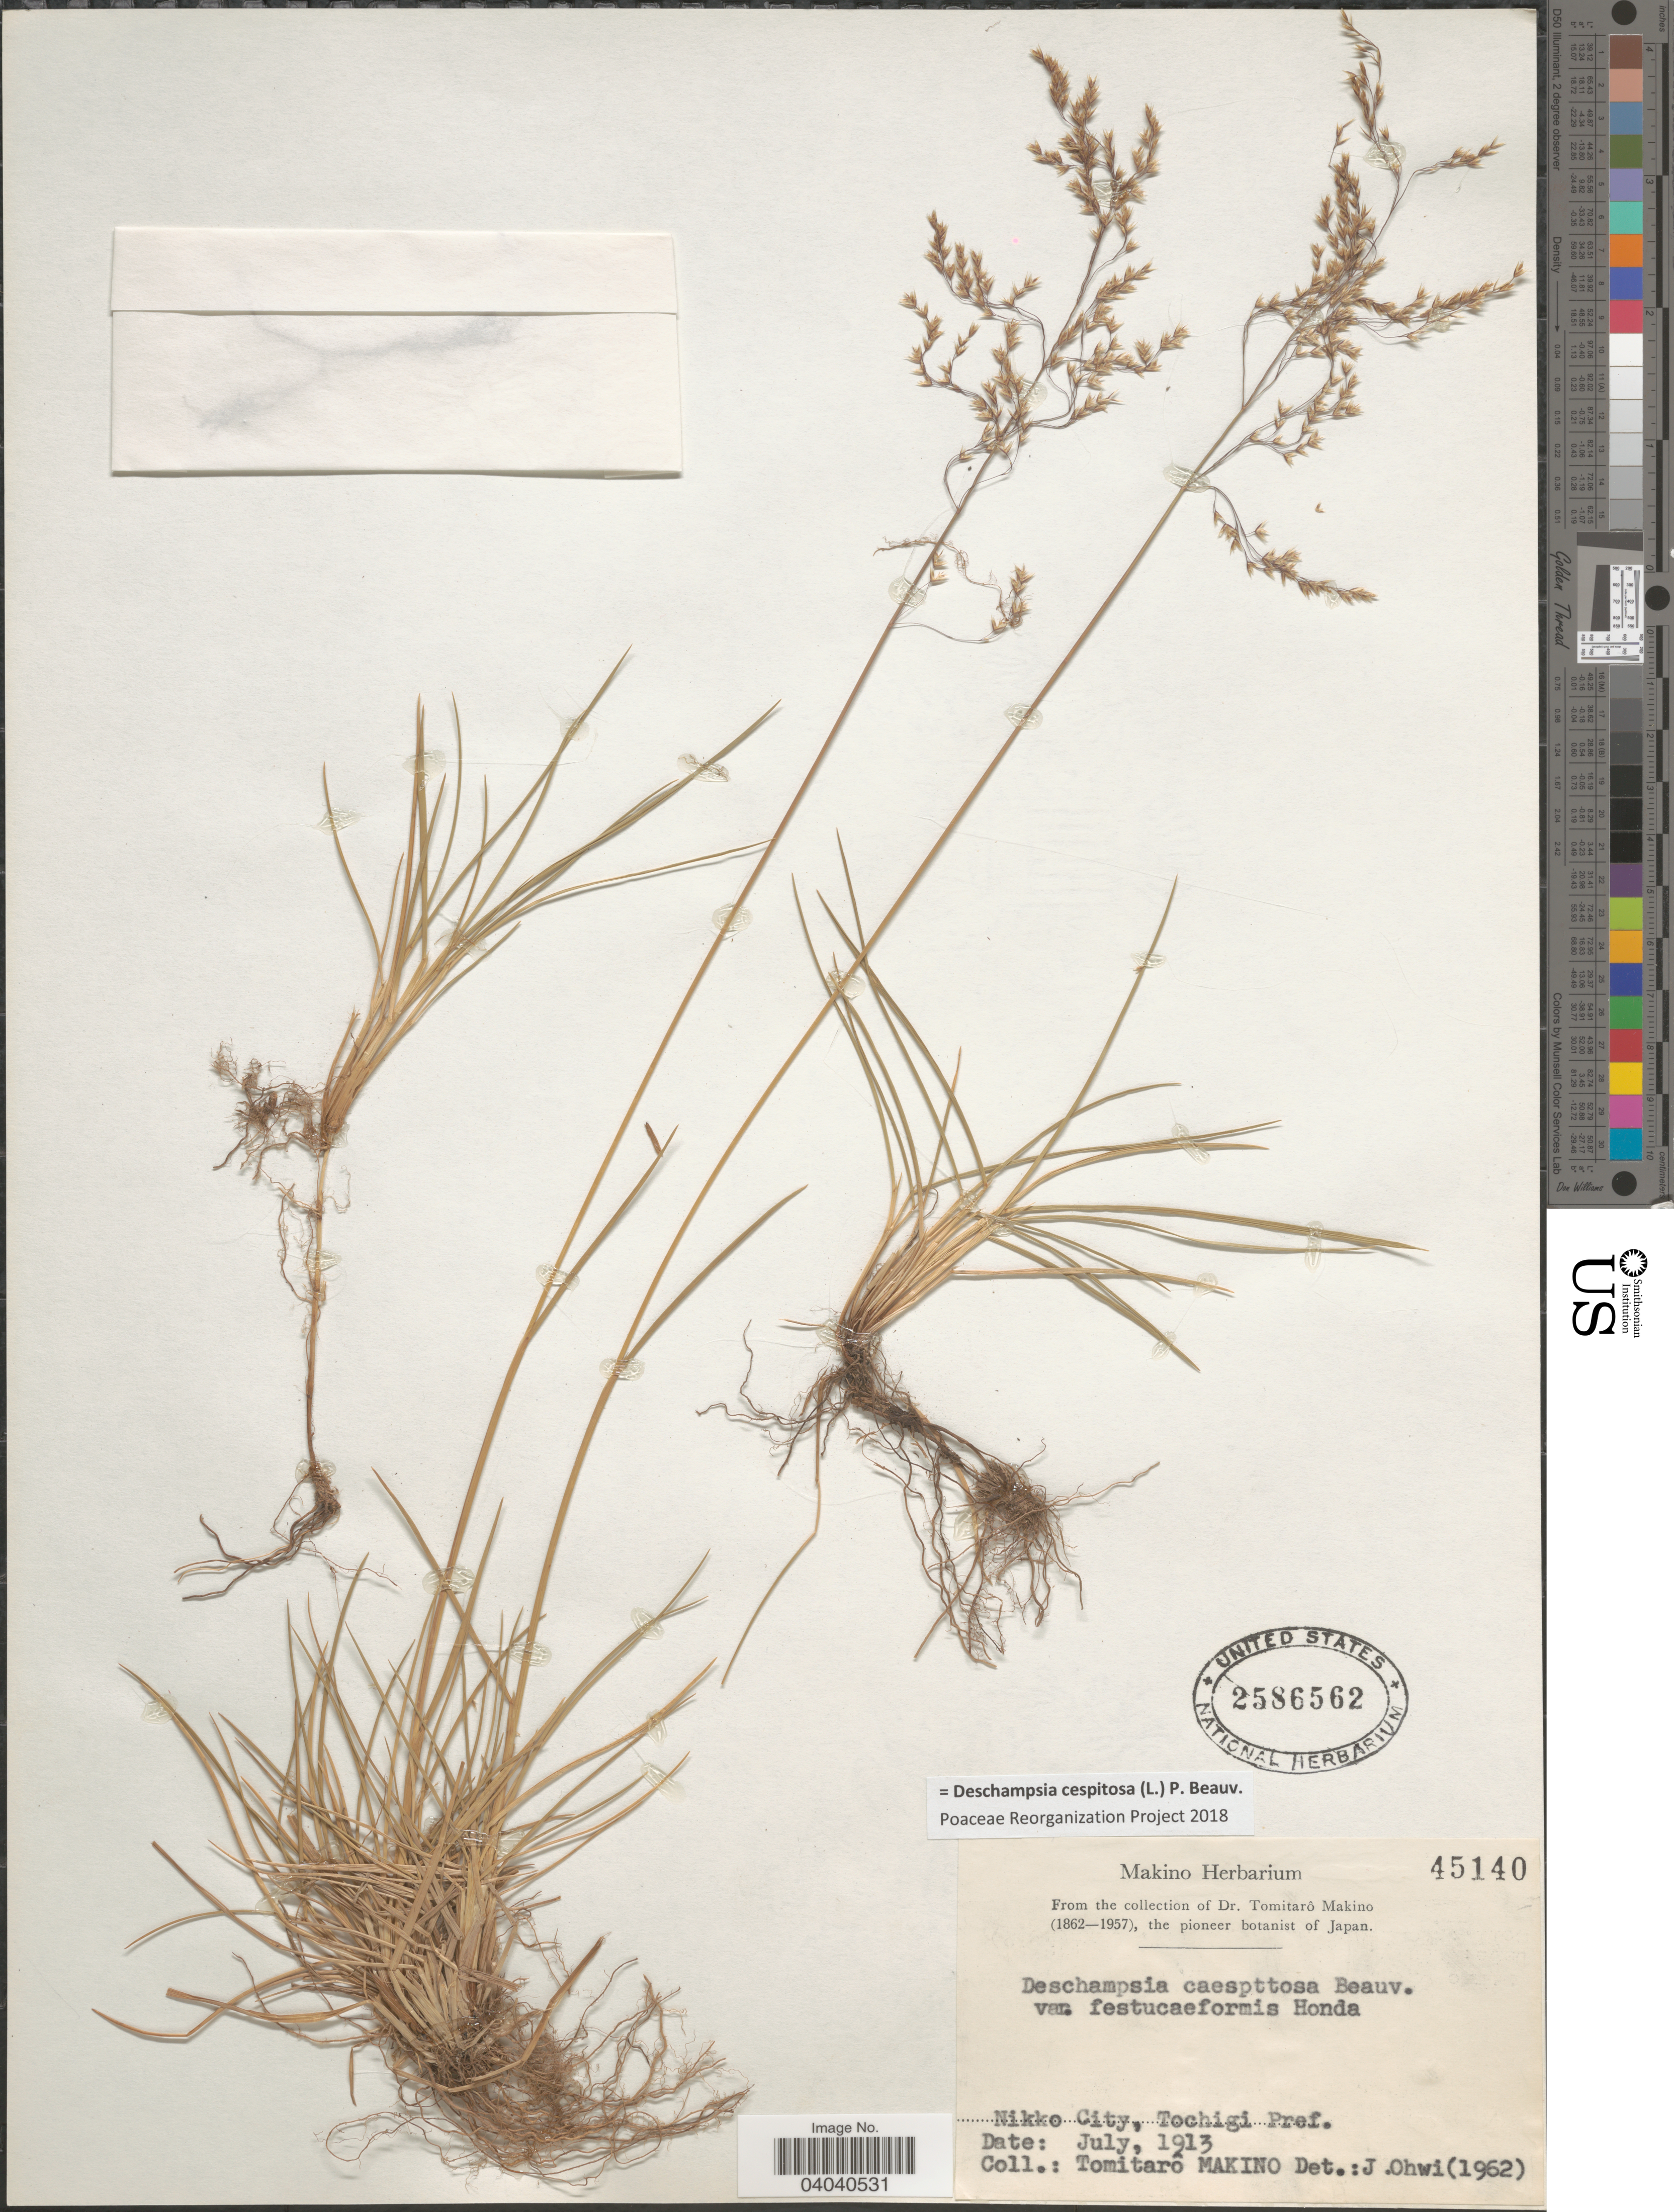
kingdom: Plantae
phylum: Tracheophyta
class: Liliopsida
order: Poales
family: Poaceae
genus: Deschampsia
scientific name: Deschampsia cespitosa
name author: (L.) P. Beauv.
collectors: T. Makino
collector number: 45140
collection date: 1913-07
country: Japan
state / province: Totigi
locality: Nikko City, Tochigi Pref.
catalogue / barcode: US 2586562